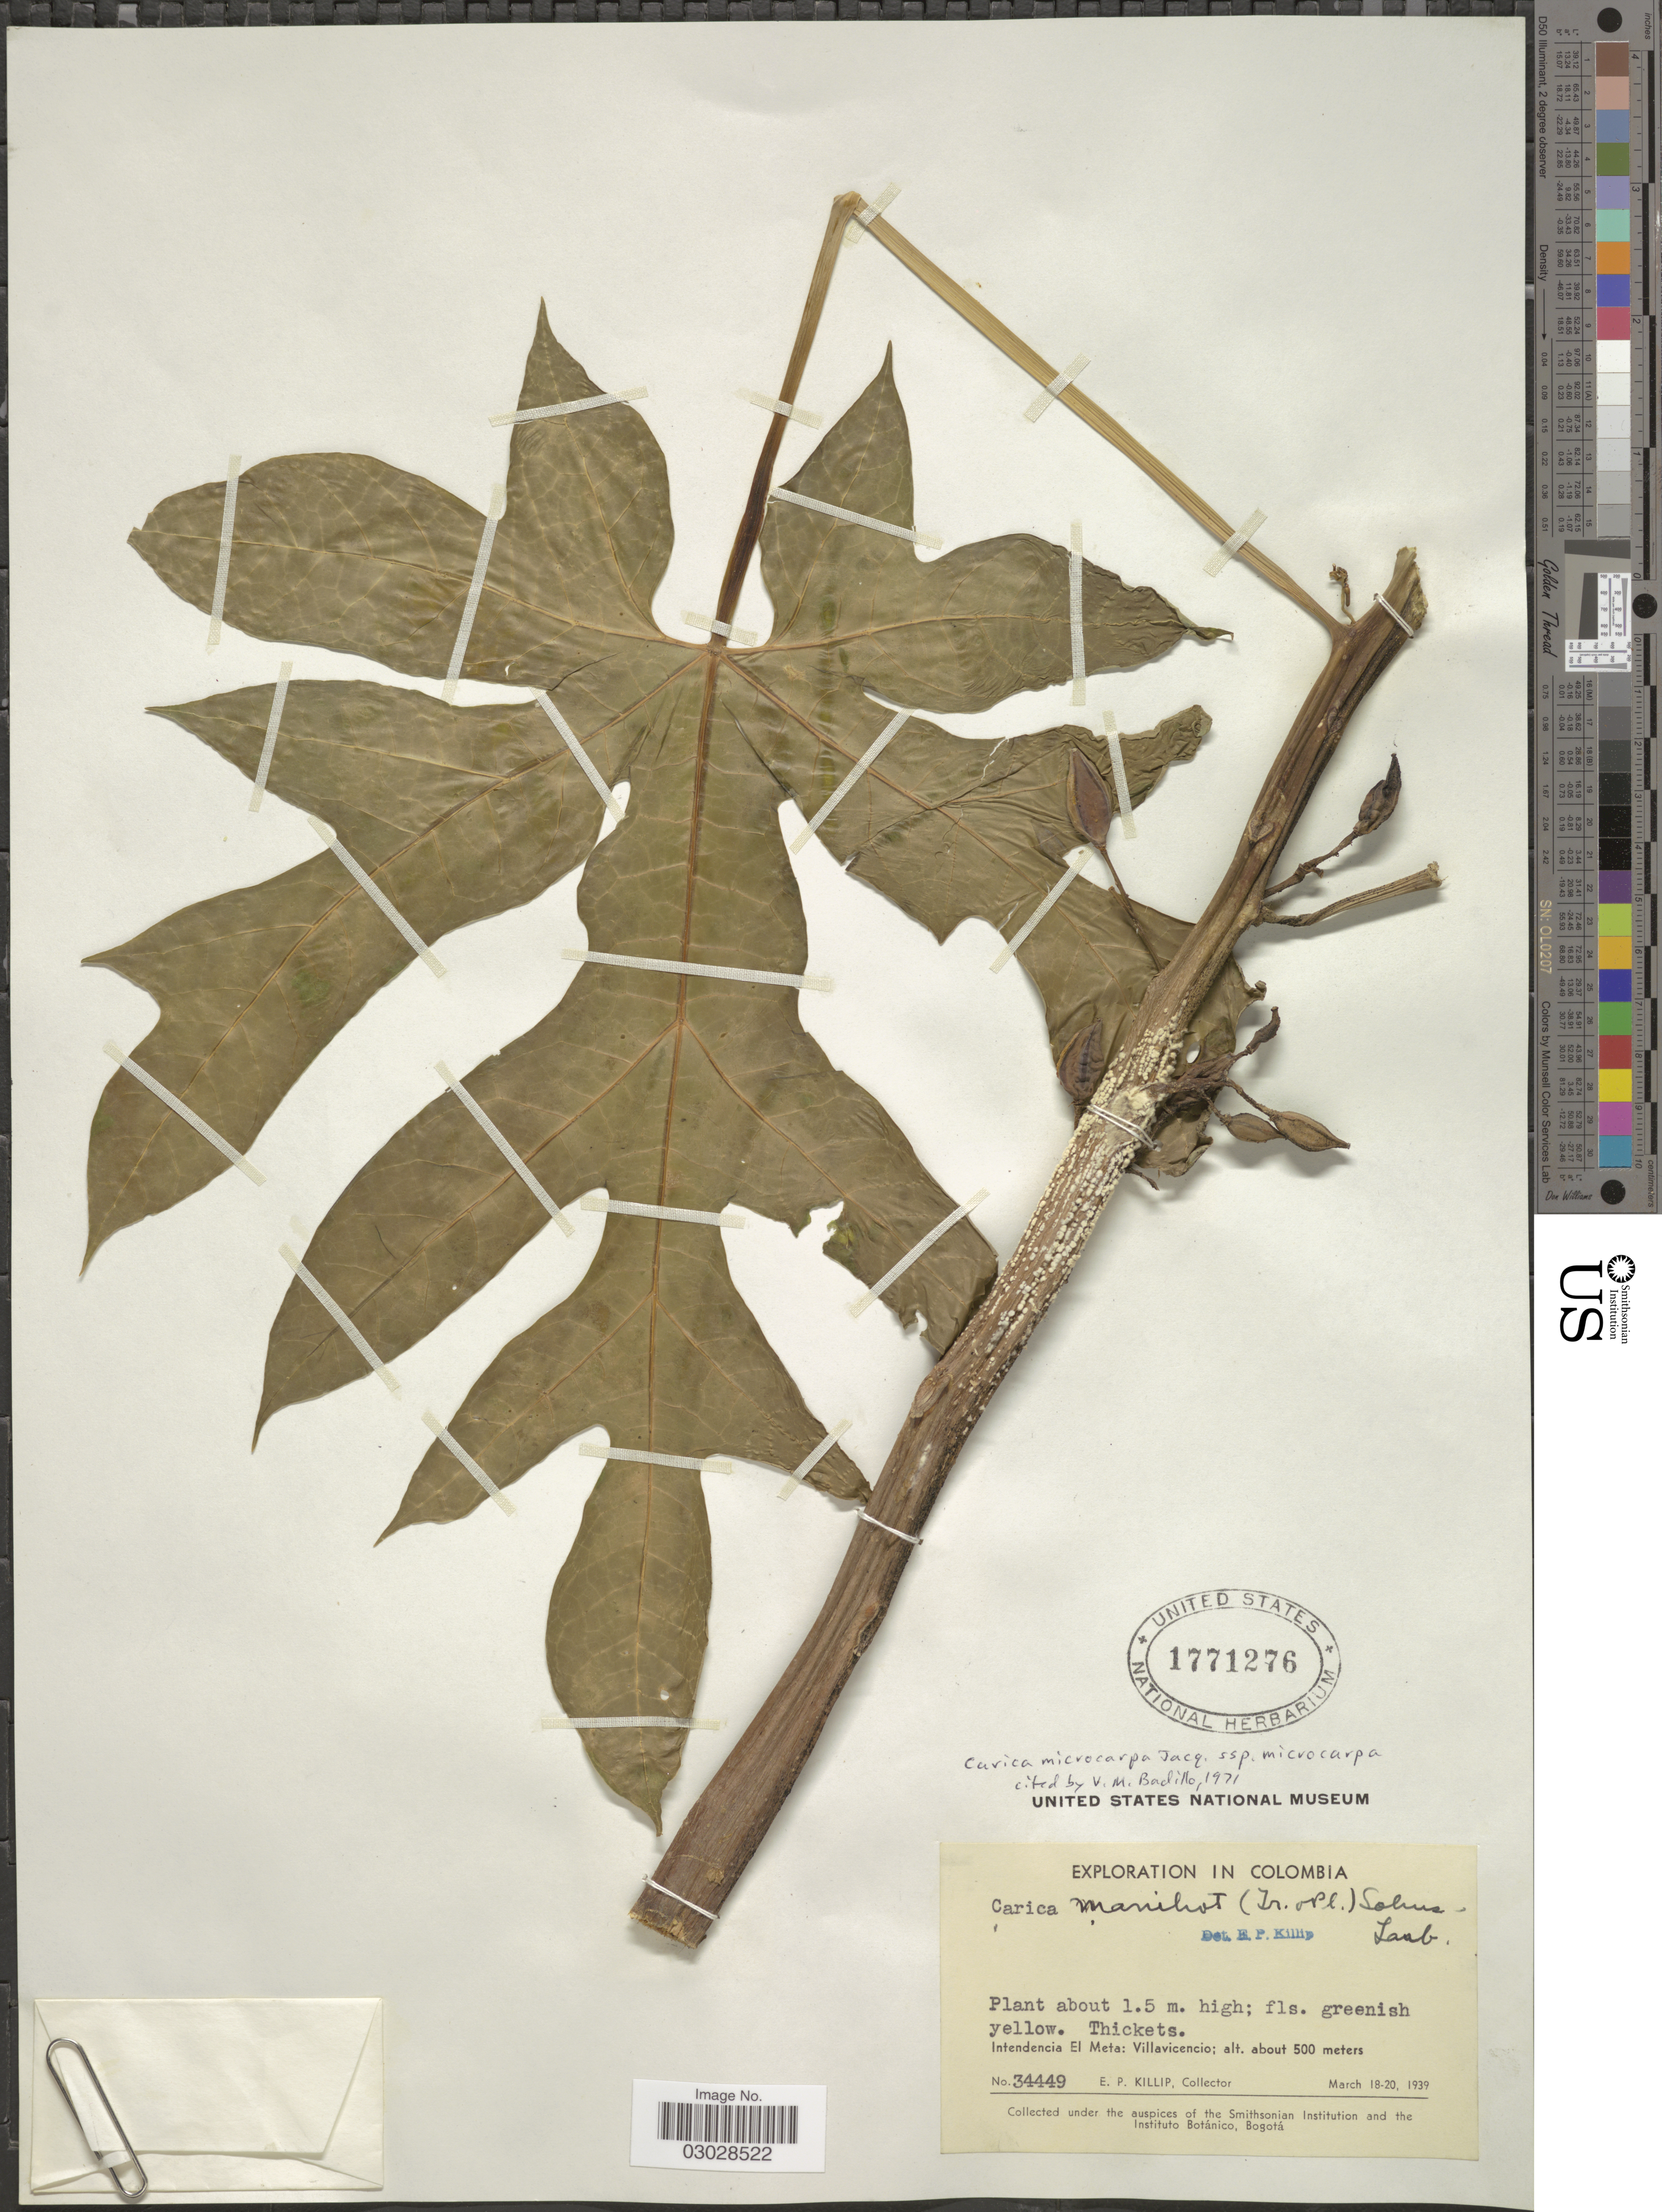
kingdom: Plantae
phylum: Tracheophyta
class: Magnoliopsida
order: Brassicales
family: Caricaceae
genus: Vasconcellea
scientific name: Vasconcellea microcarpa subsp. microcarpa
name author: (Jacq.) A. DC.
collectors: E. P. Killip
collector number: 34449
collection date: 1939-03-18/1939-03-20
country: Colombia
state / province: Meta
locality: Intendencia El Meta: Villavicencio.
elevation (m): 500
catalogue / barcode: US 1771276